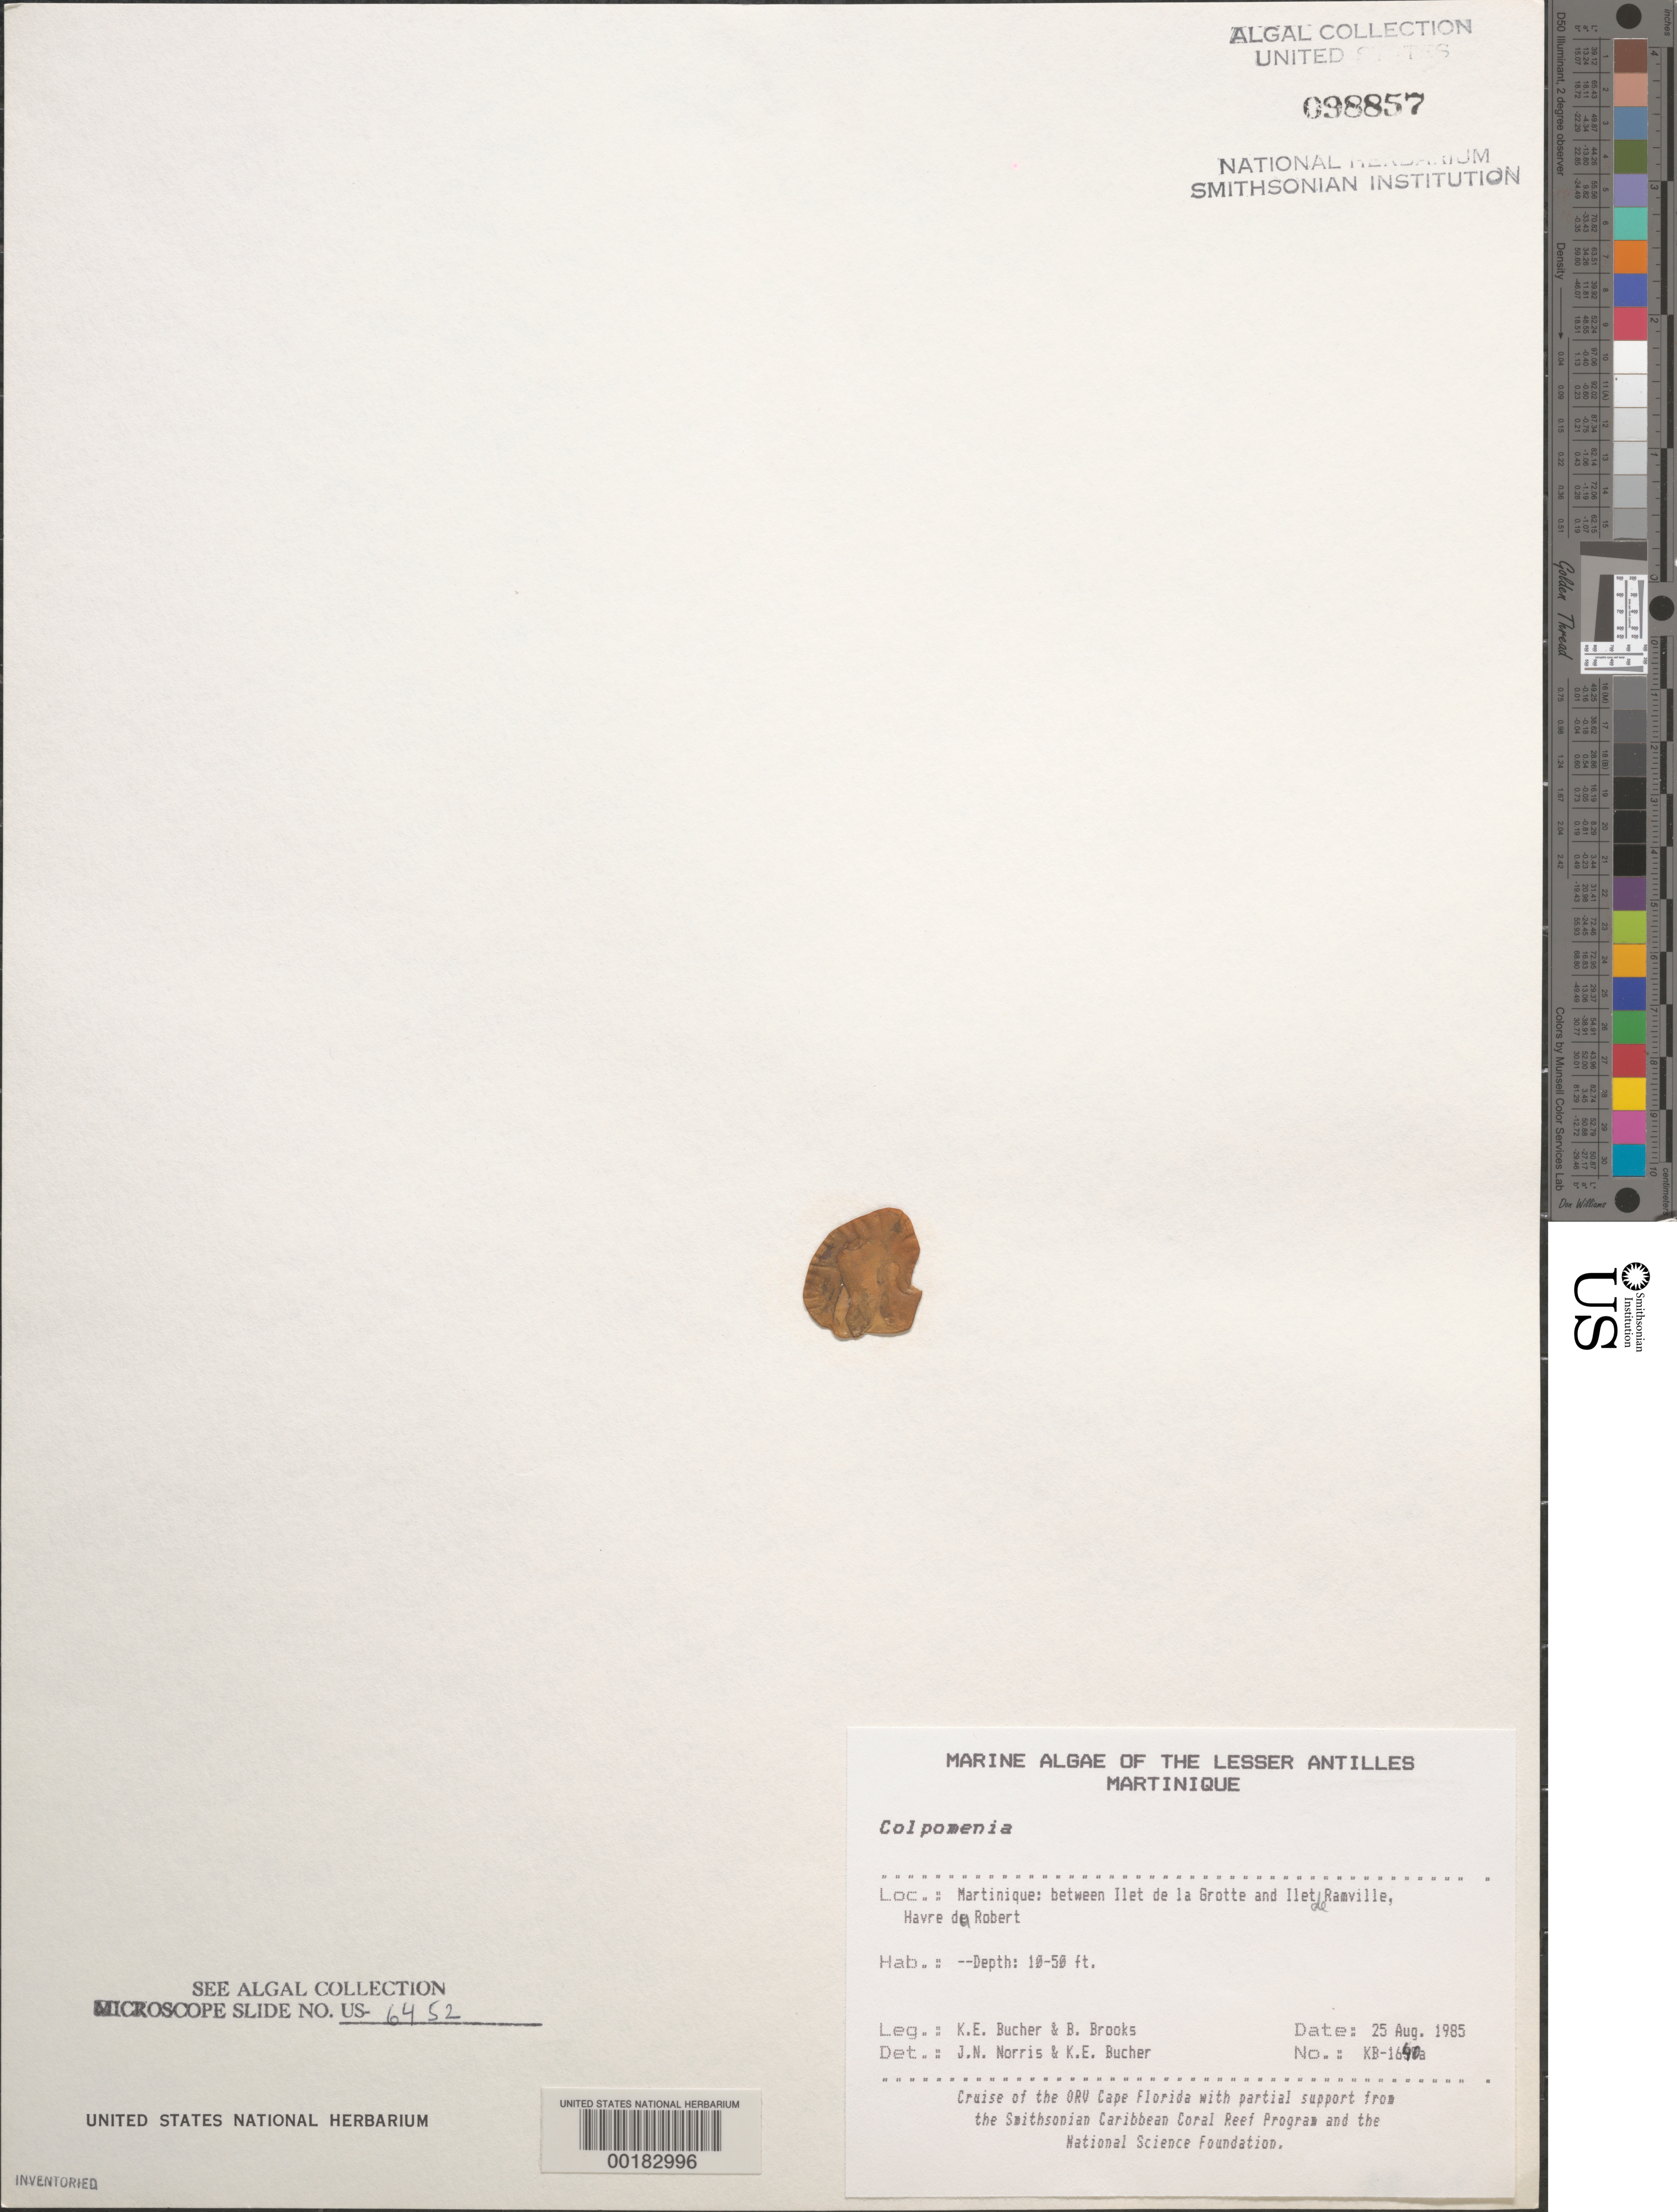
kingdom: Chromista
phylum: Ochrophyta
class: Phaeophyceae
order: Scytosiphonales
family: Scytosiphonaceae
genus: Colpomenia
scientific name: Colpomenia sp.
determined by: Norris, J. N.; Bucher, K. E.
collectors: K. E. Bucher & B. Brooks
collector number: KB-1640a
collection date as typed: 25 Aug 1985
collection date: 1985-08-25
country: Martinique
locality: Between Ilet de la Grotte and Ilet de Ramville, Havre du Robert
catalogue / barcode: US 98857